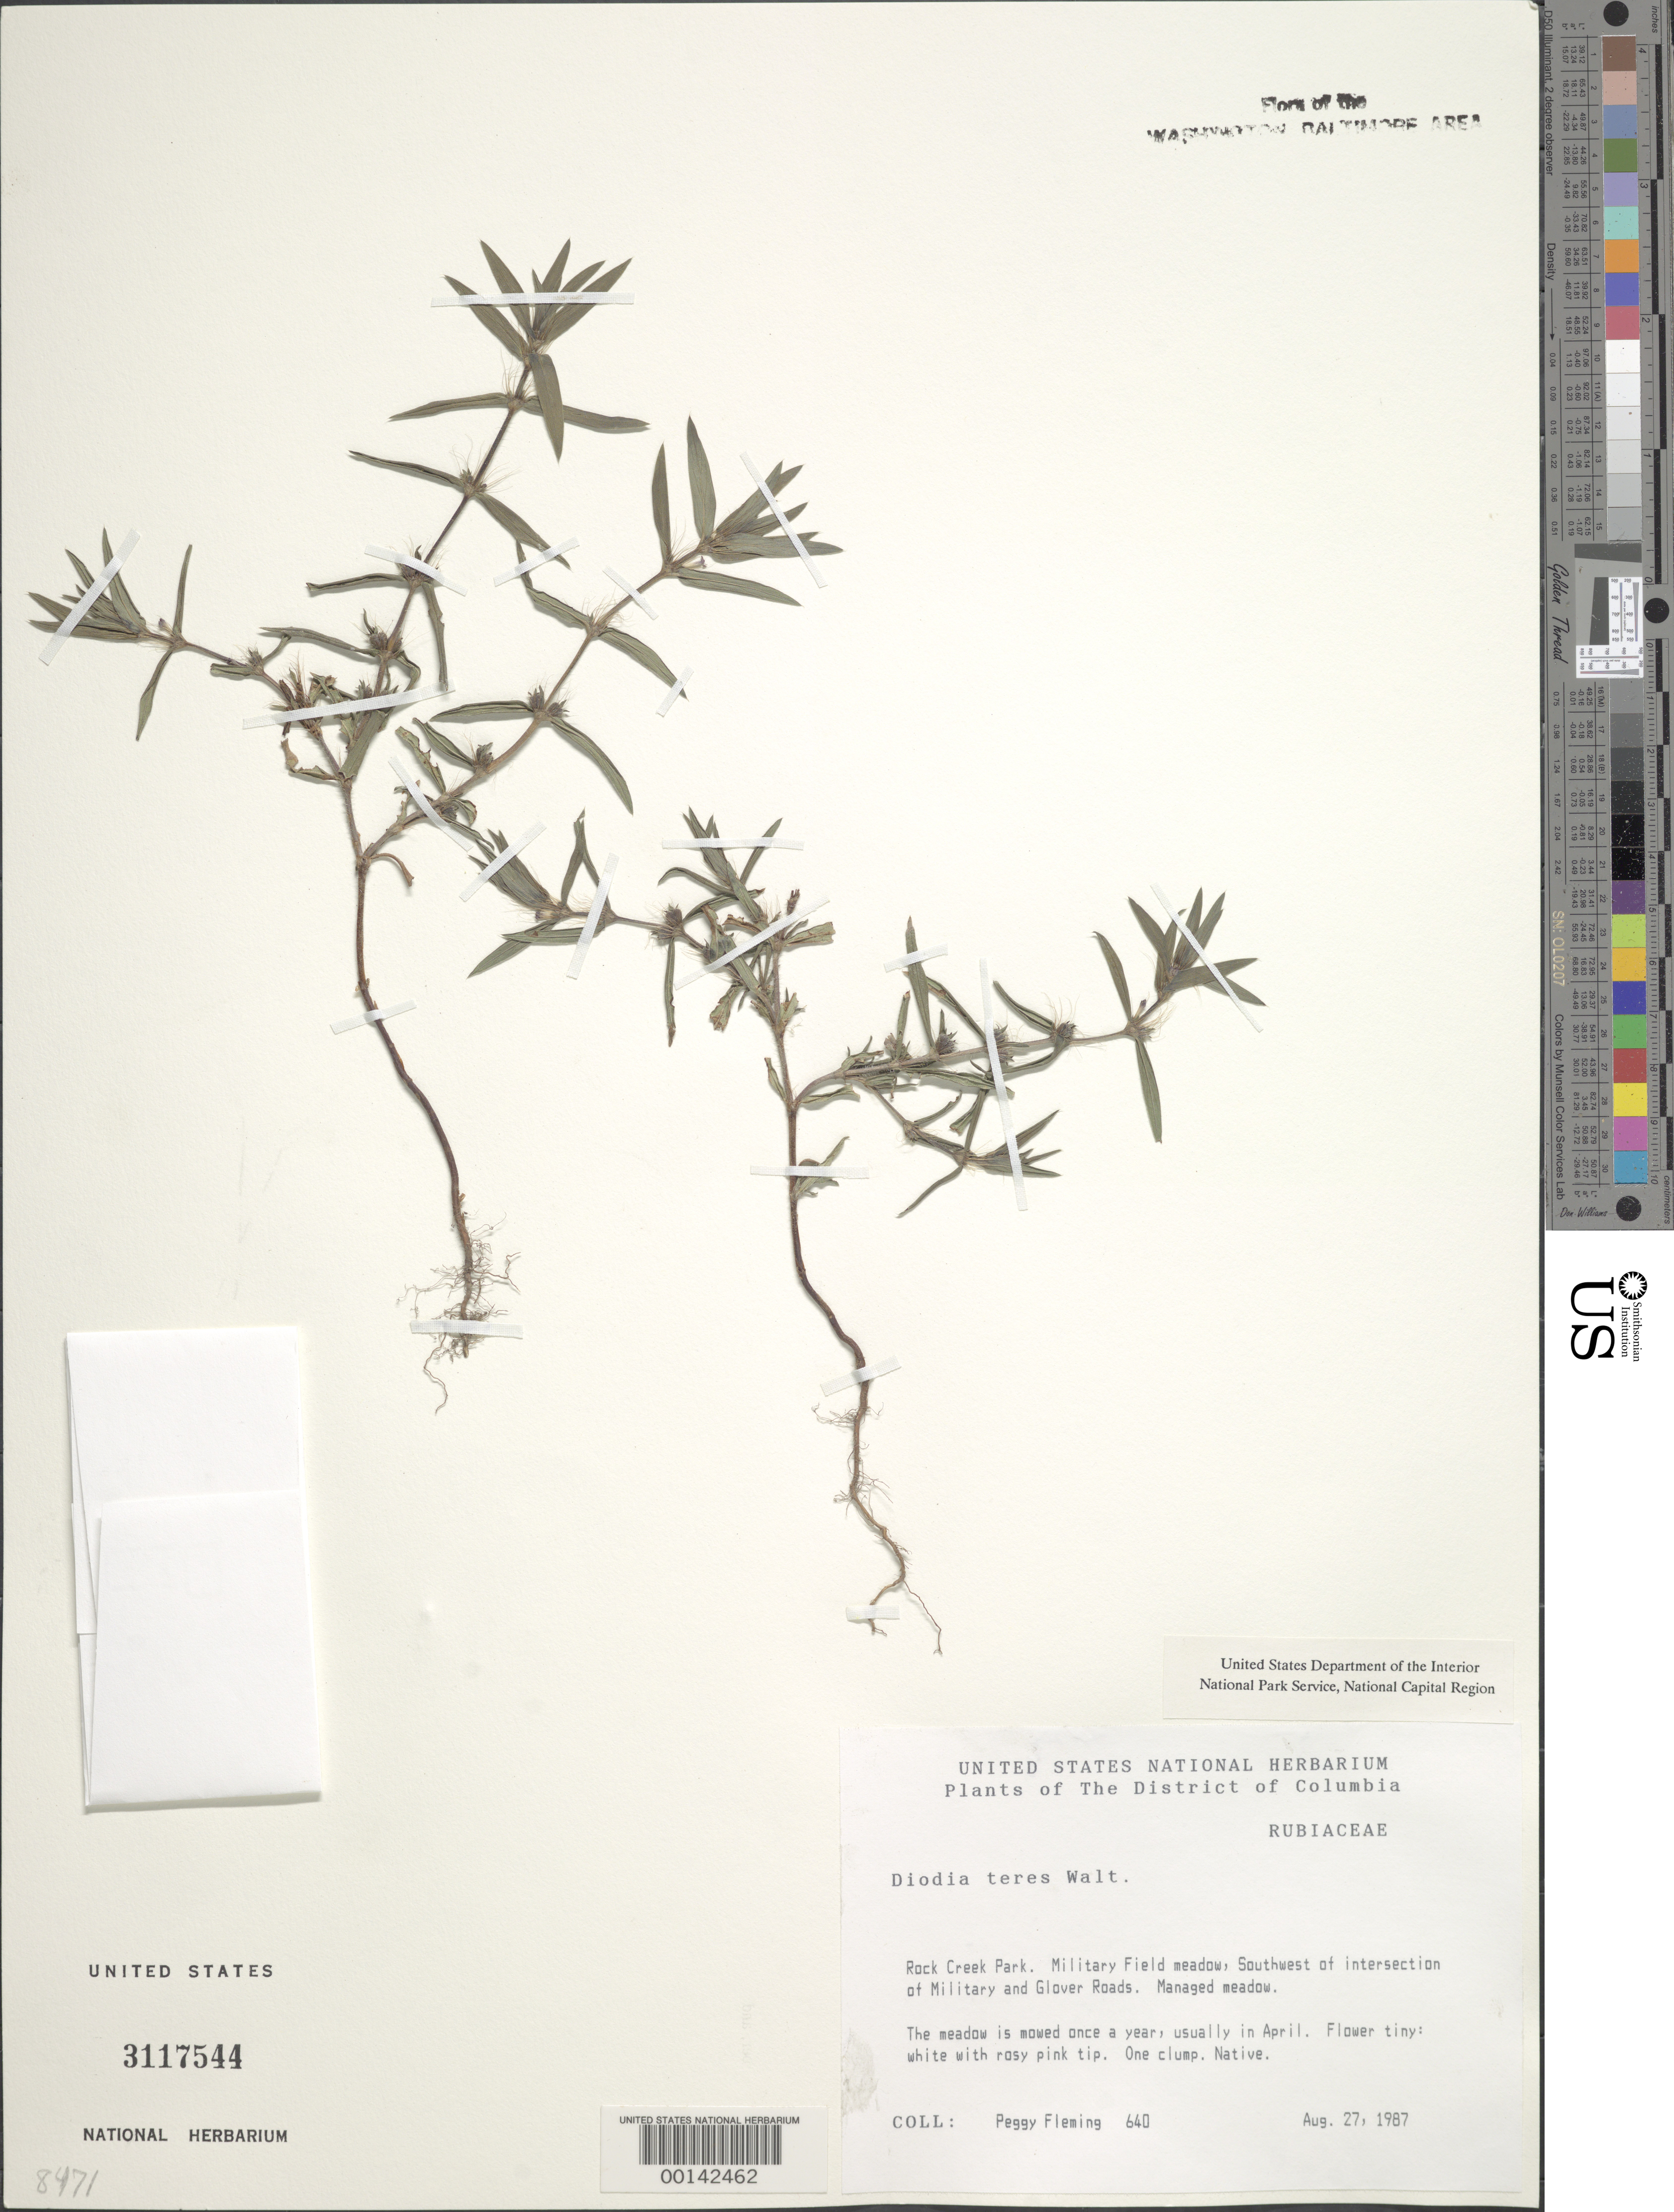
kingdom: Plantae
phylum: Tracheophyta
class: Magnoliopsida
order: Gentianales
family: Rubiaceae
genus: Diodia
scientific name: Diodia teres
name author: Walter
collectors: P. Fleming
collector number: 640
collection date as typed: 27 Aug 1987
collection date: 1987-08-27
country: United States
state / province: District of Columbia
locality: Rock Creek Park. Military Field meadow, southwest of intersection of Military and Glover roads. Rock Creek Park and Vicinity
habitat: Managed meadow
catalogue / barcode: US 3117544